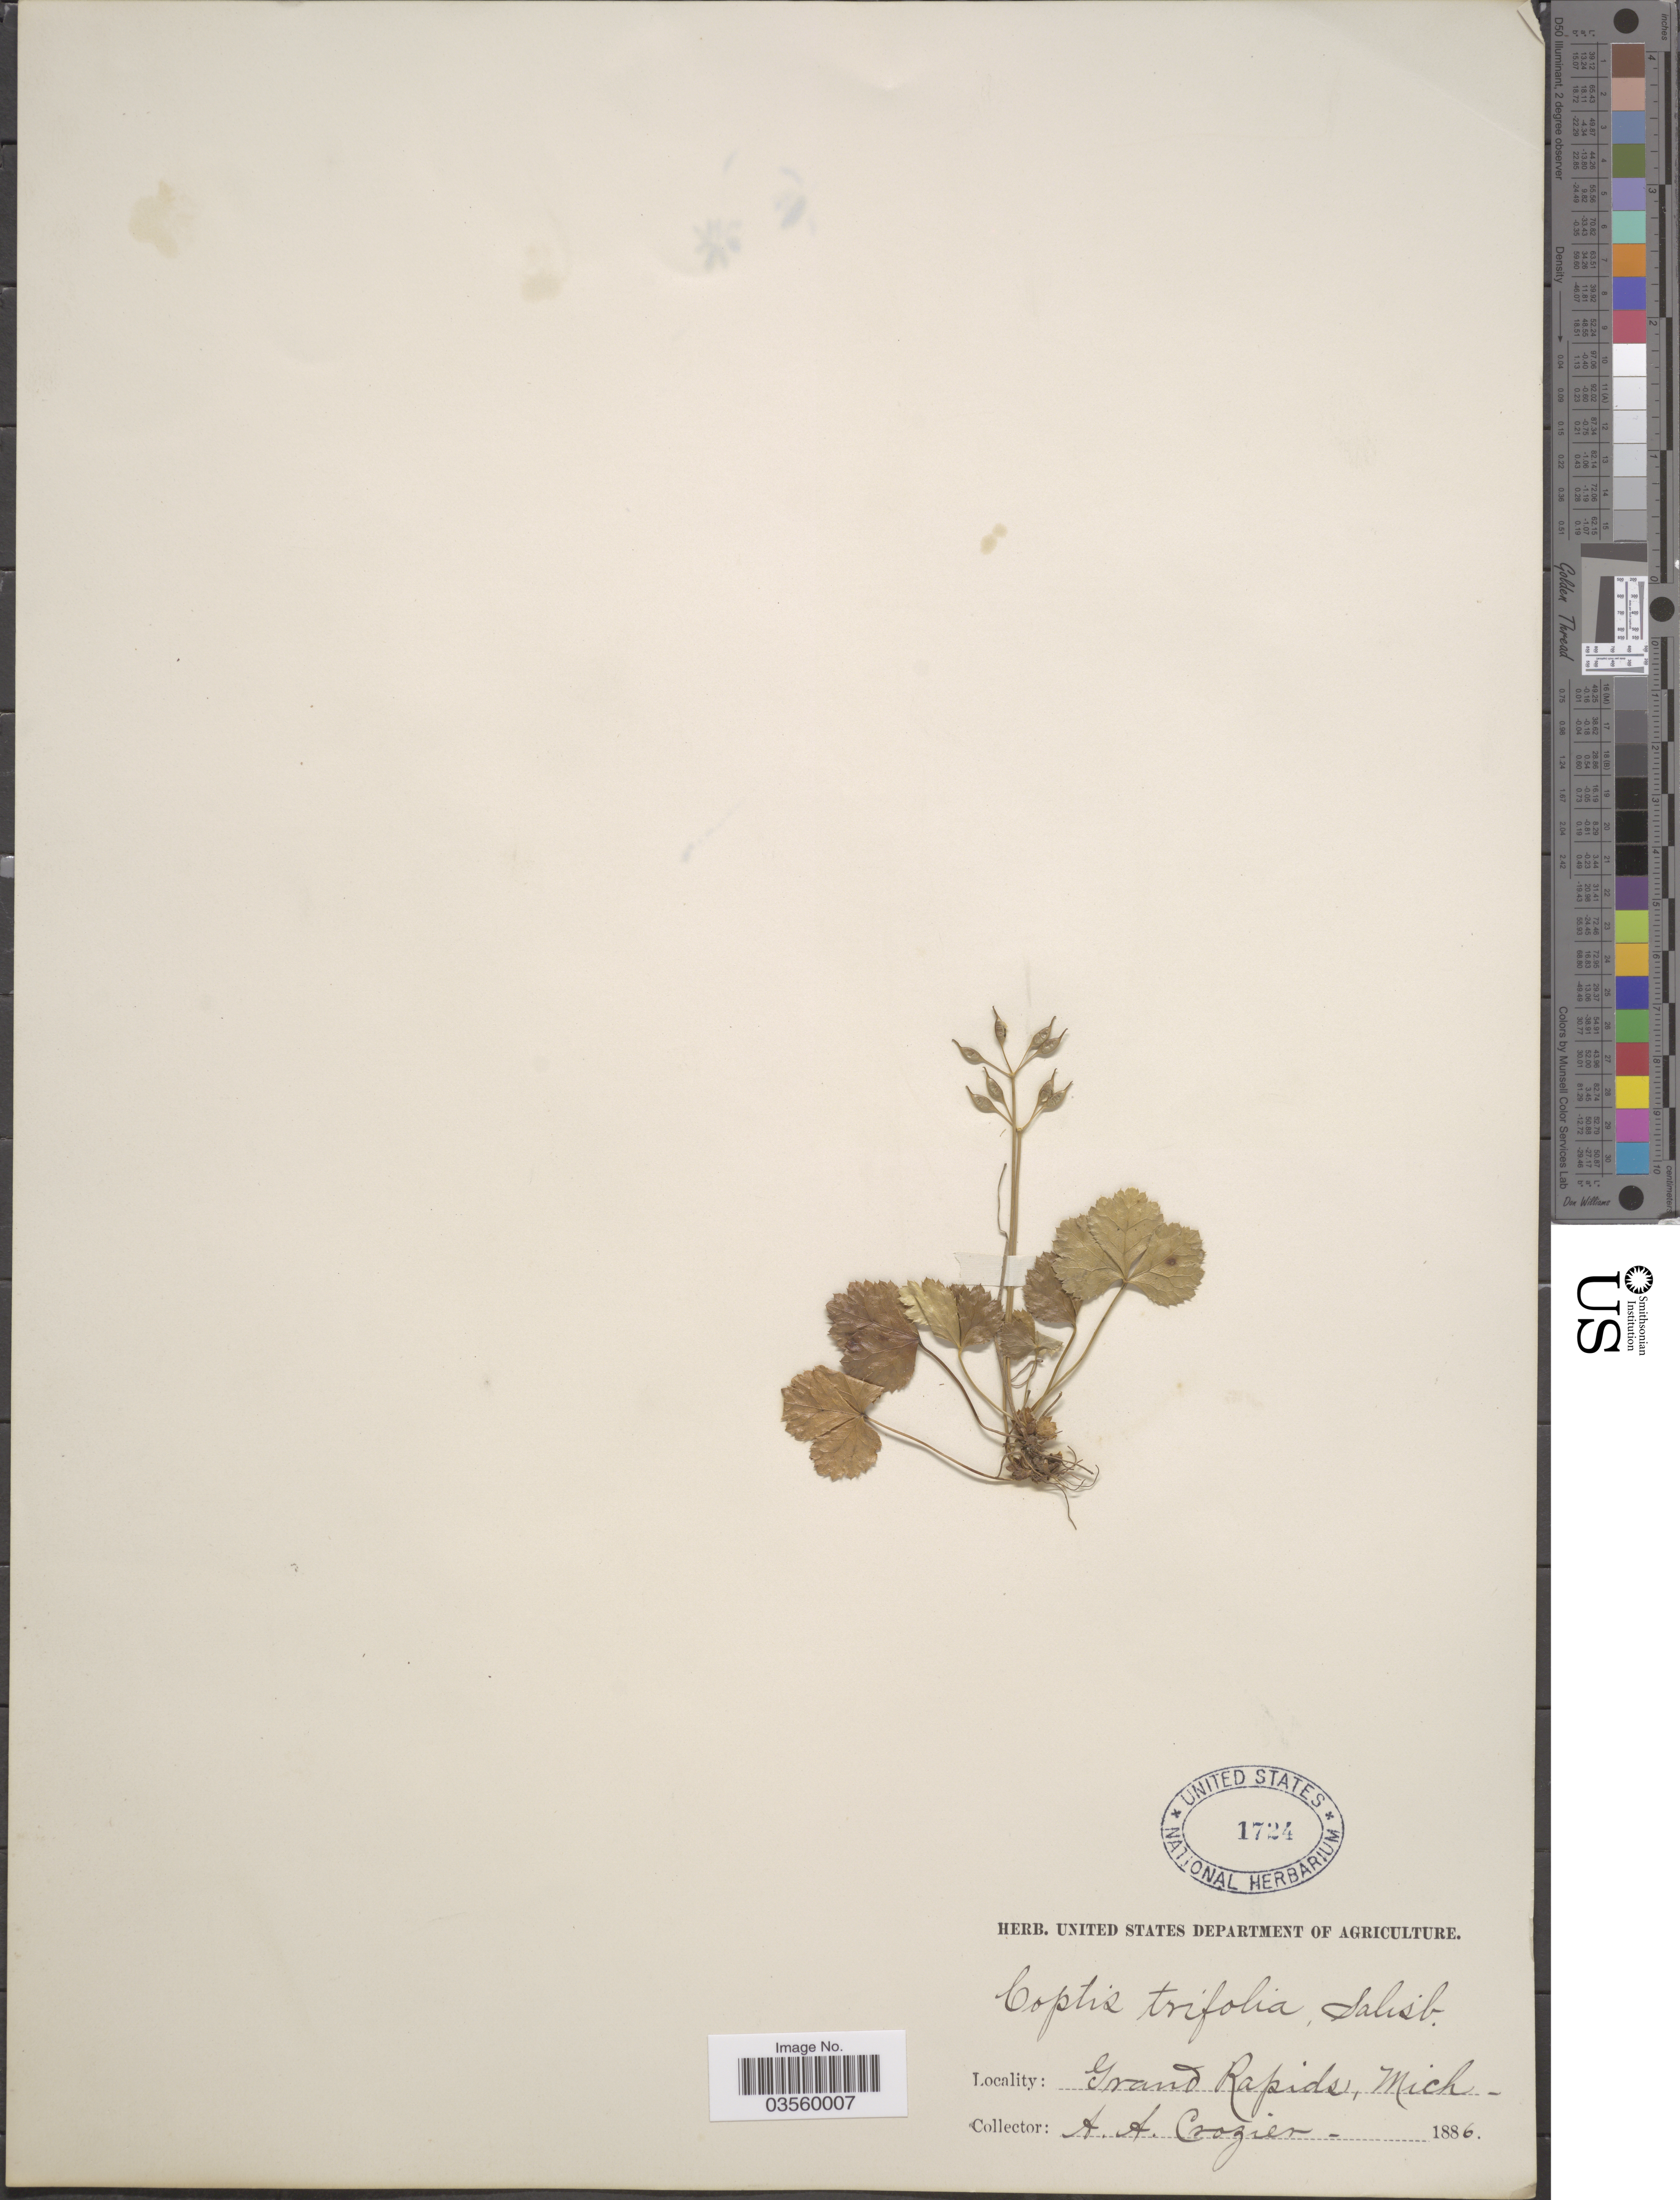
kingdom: Plantae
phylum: Tracheophyta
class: Magnoliopsida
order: Ranunculales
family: Ranunculaceae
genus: Coptis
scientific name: Coptis trifolia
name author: (L.) Salisb.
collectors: A. Crozier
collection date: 1886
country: United States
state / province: Michigan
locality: Grand Rapids.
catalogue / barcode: US 1724